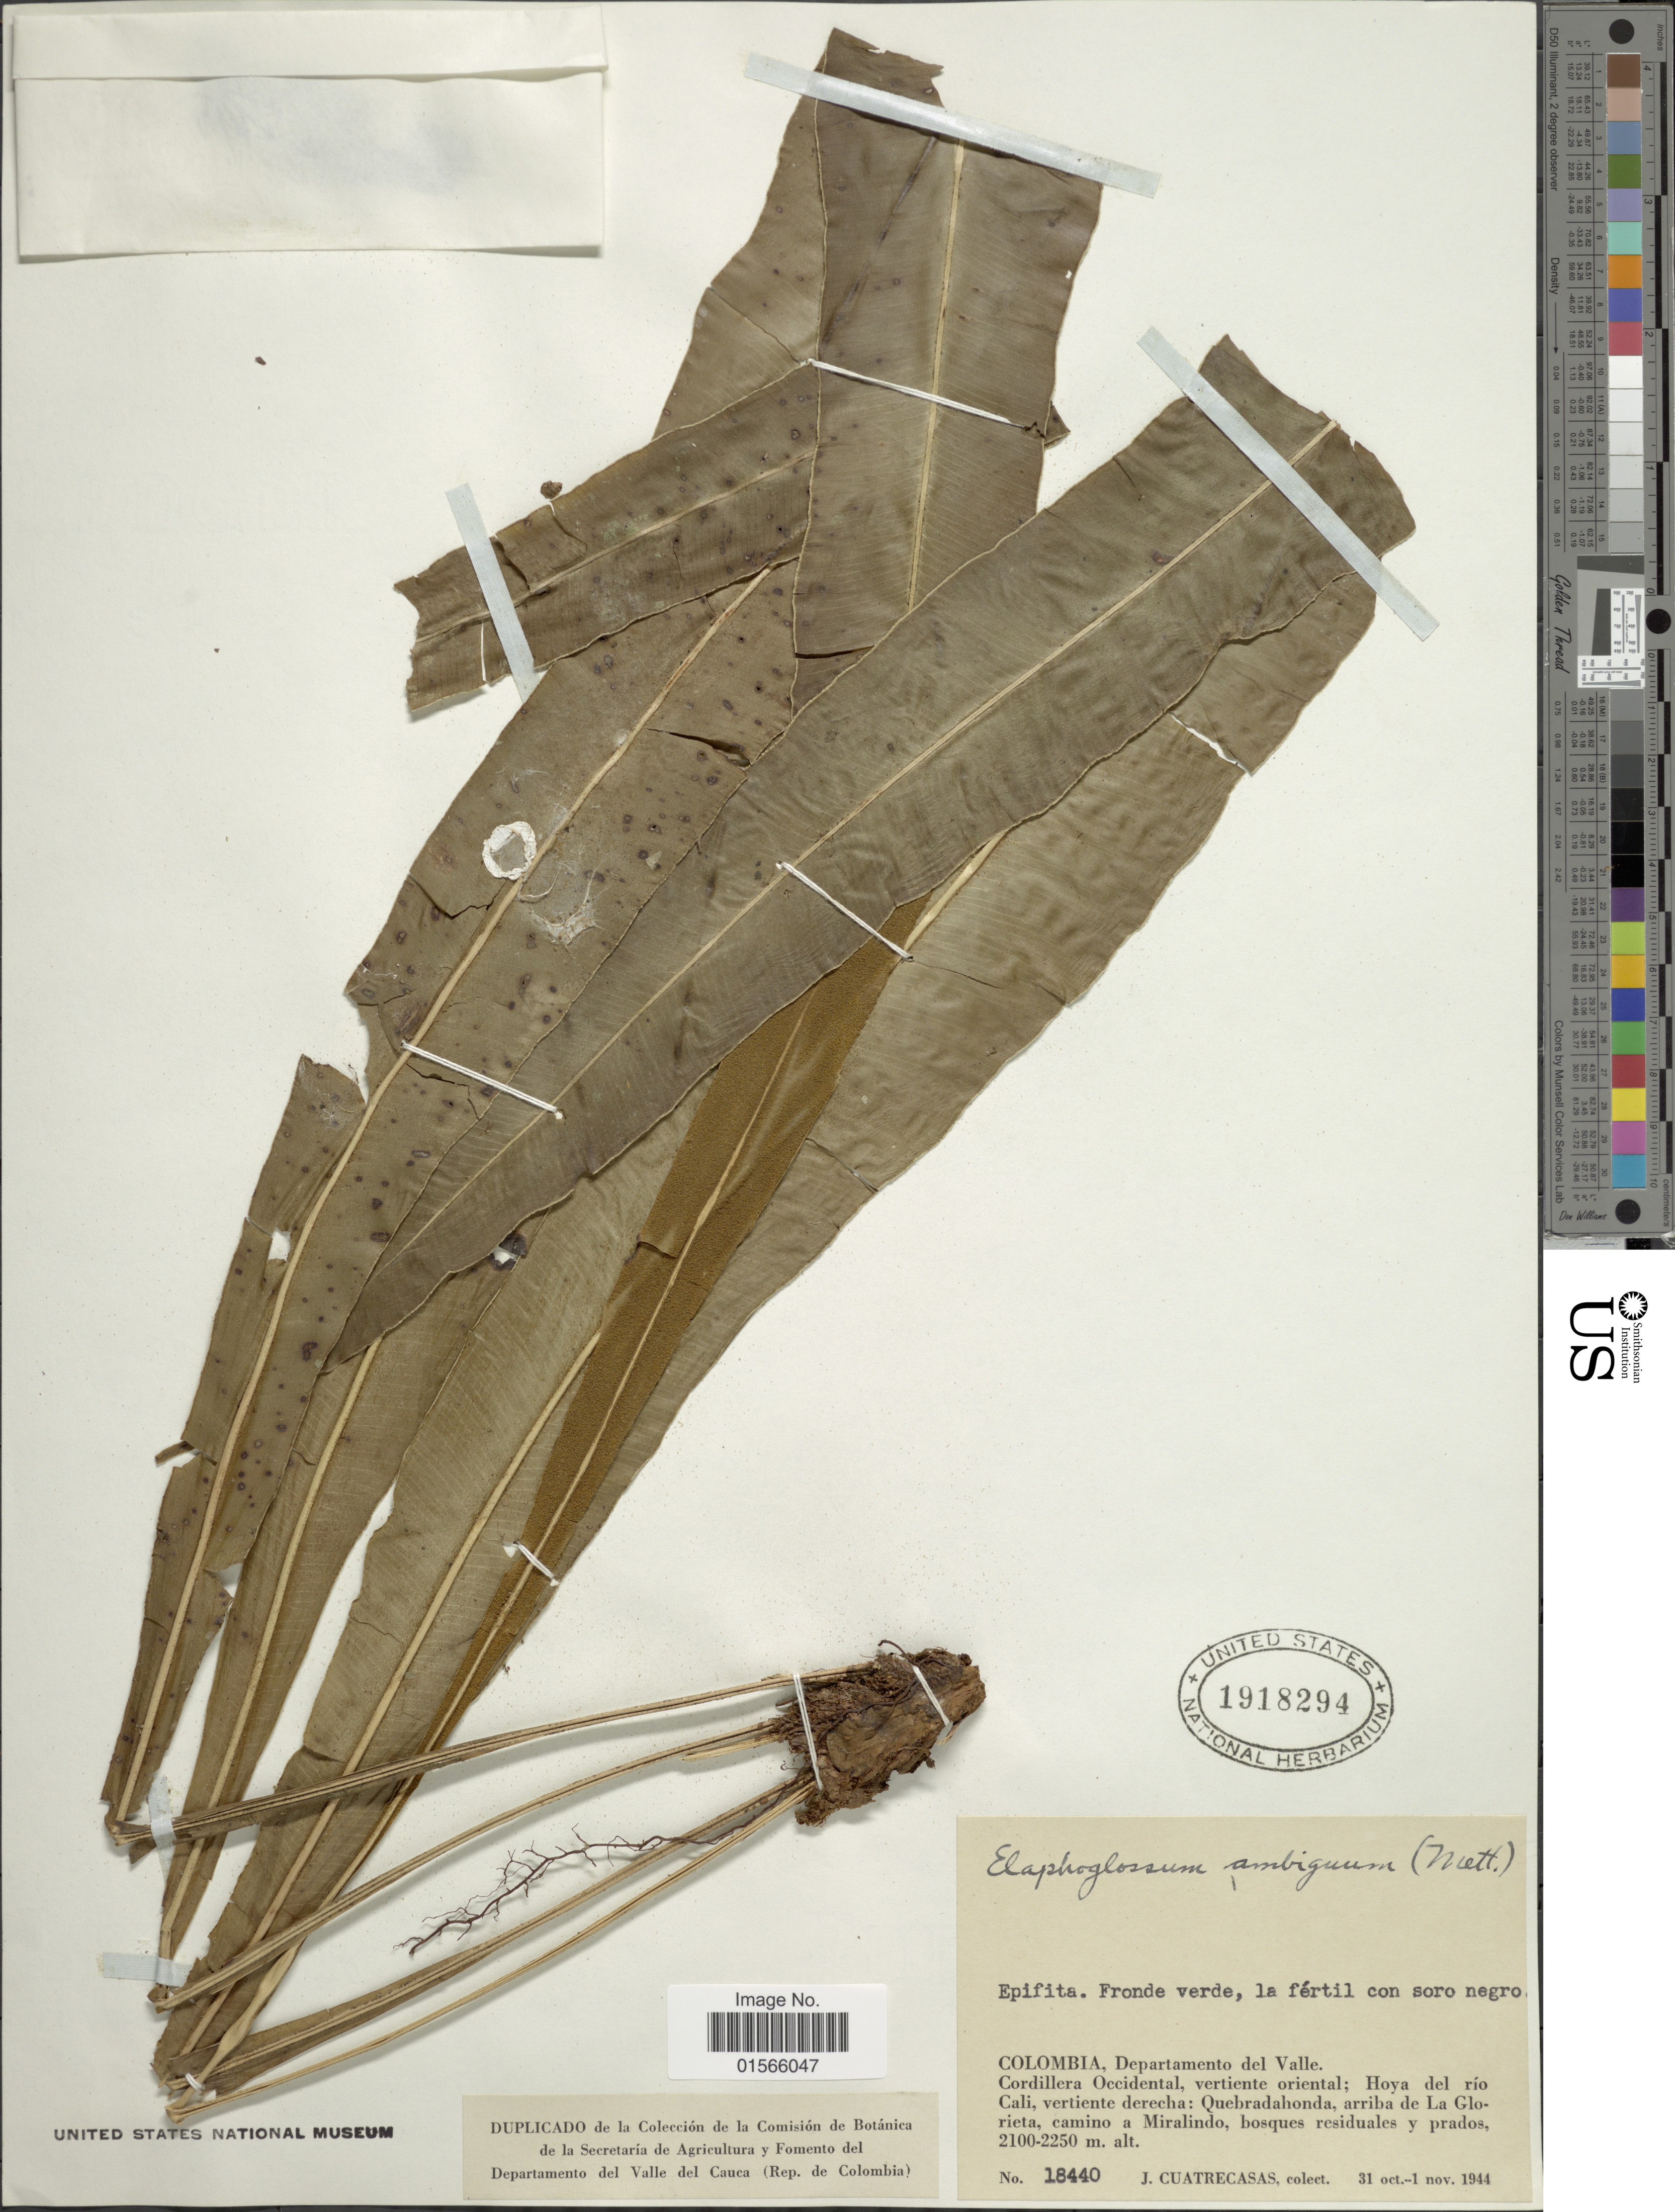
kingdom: Plantae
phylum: Tracheophyta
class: Polypodiopsida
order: Polypodiales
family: Dryopteridaceae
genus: Elaphoglossum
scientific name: Elaphoglossum vascoae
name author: F.B. Matos & R.C. Moran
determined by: Moran, R. C.; Matos, F. B.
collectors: J. Cuatrecasas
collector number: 18440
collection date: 1944-10-31/1944-11-01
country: Colombia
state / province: Valle del Cauca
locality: Departamento del Valle. Cordillera Occidental, vertiente oriental; Hoya del río Cali, vertiente derecha: Quebradahonda, arriba de La Glorieta, camino a Miralindo, bosques residuales y prados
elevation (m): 2100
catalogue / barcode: US 1918294